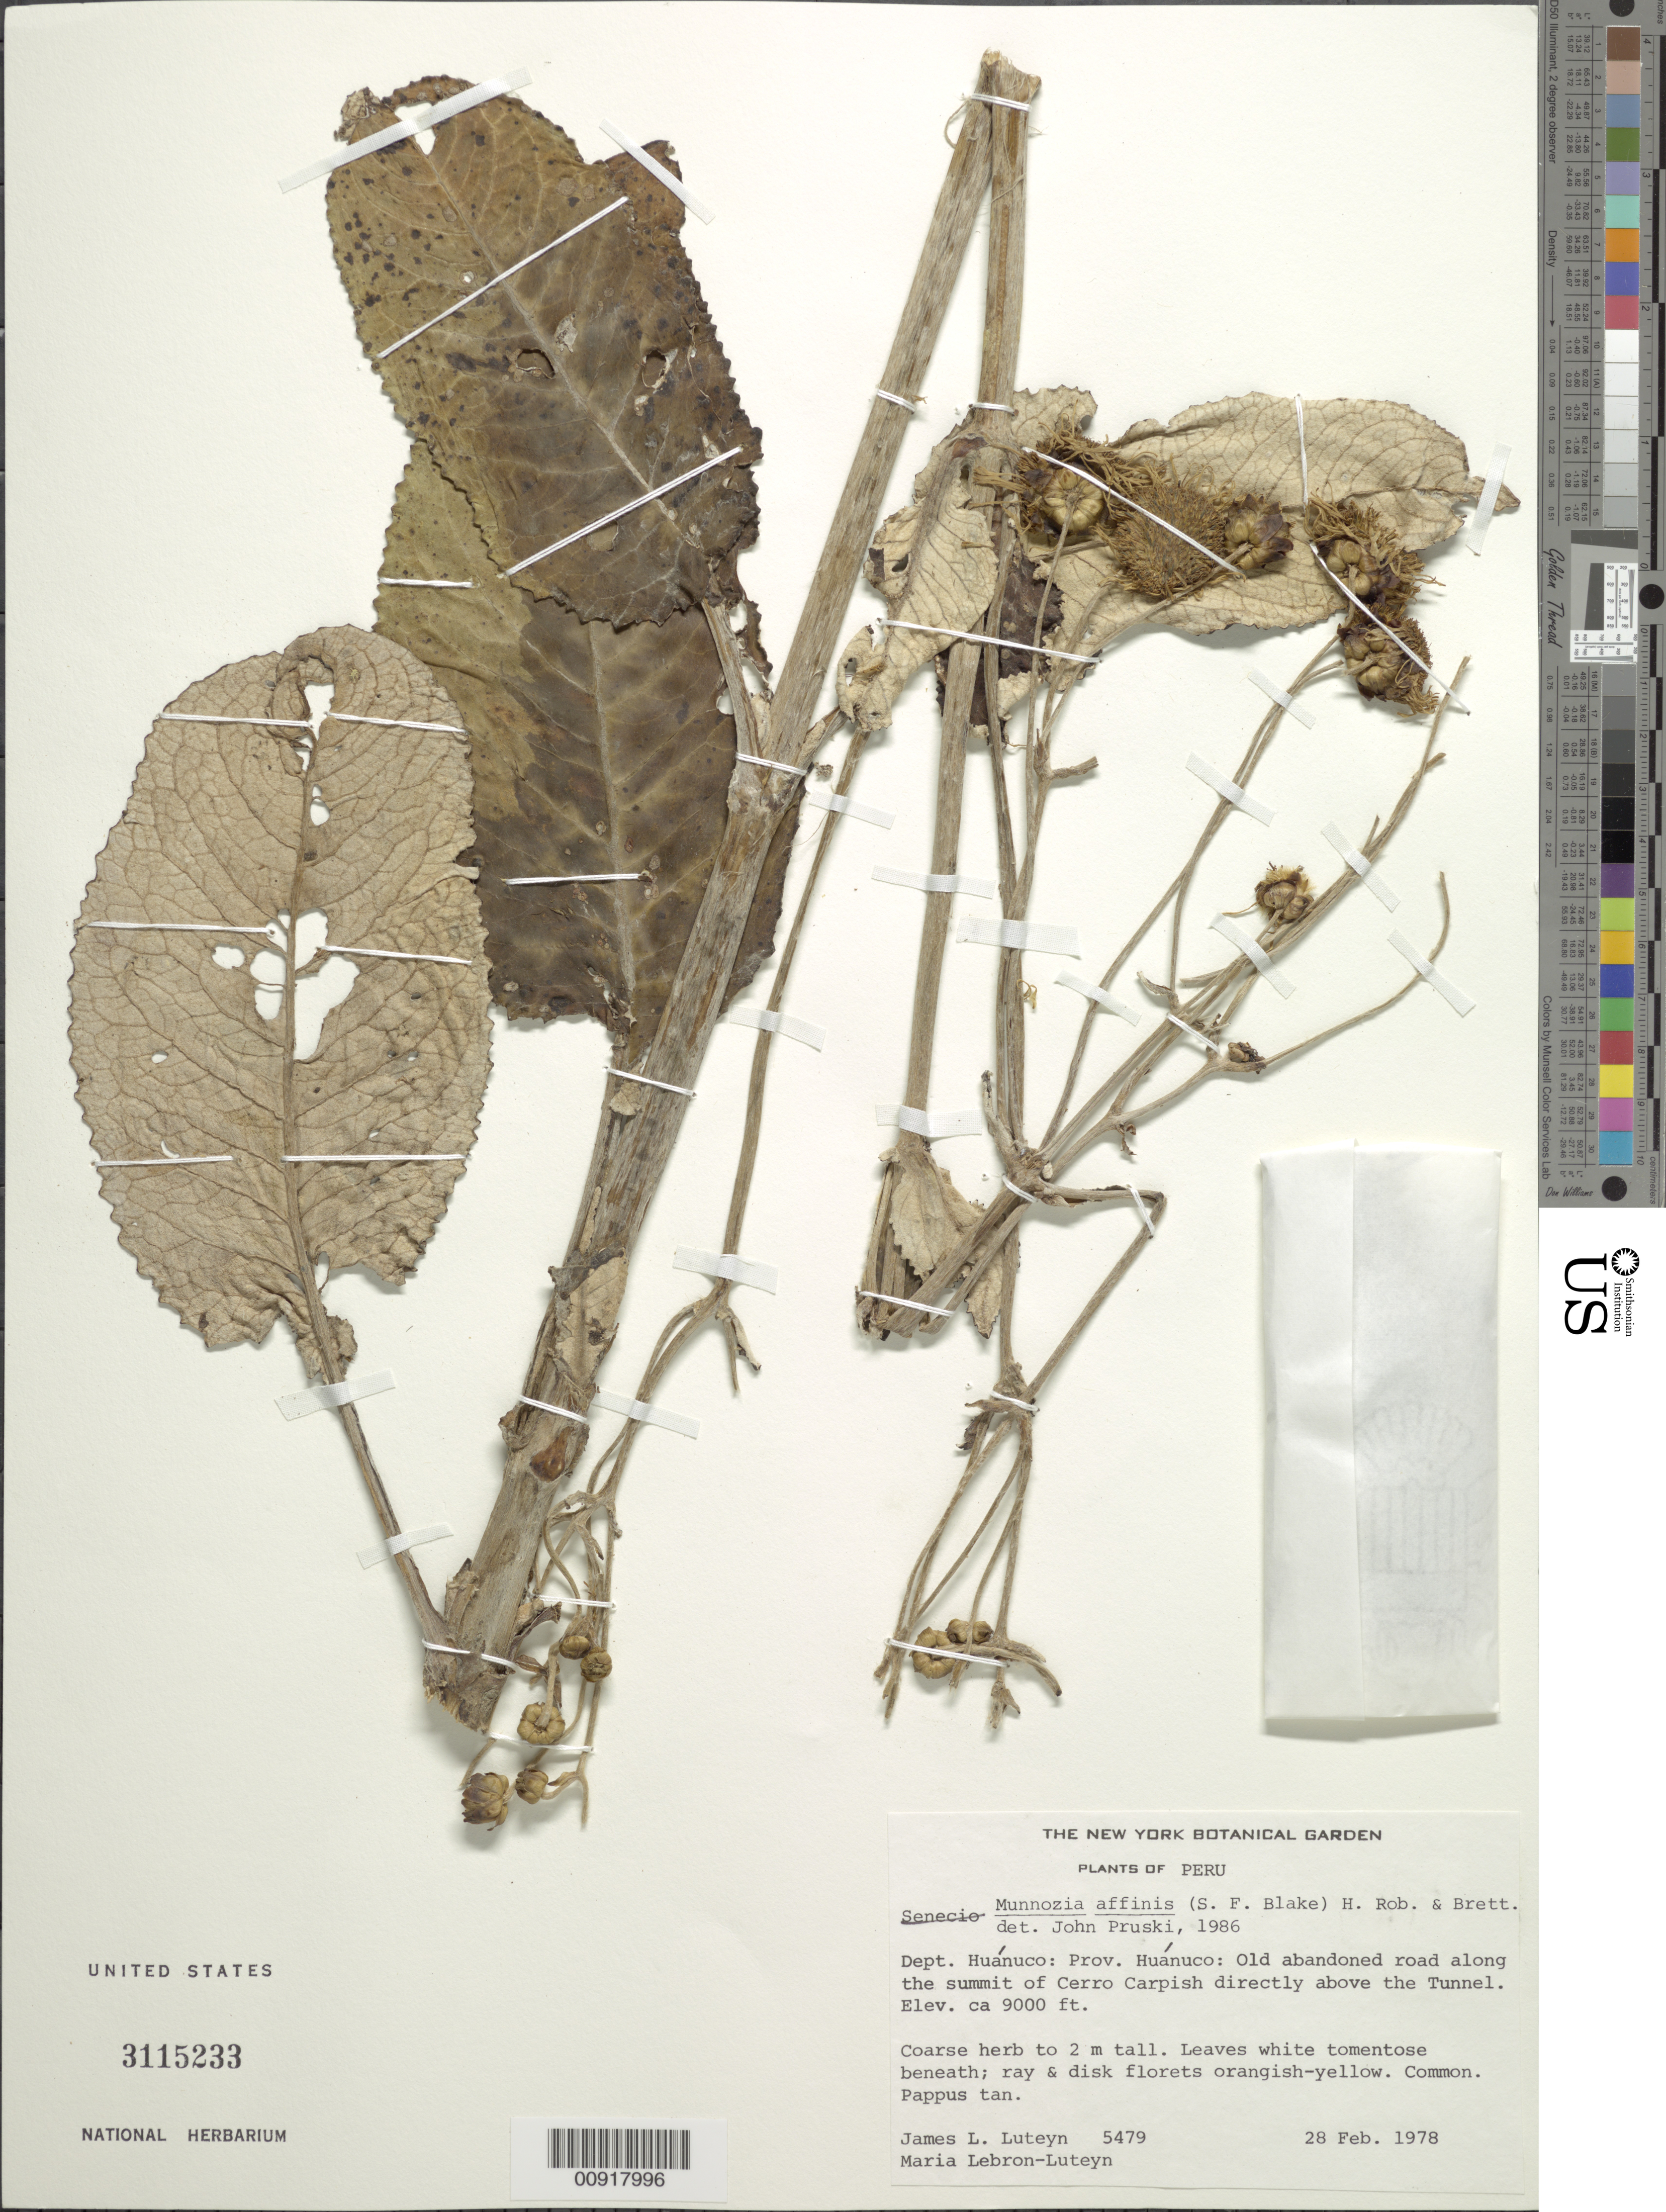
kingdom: Plantae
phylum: Tracheophyta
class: Magnoliopsida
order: Asterales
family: Asteraceae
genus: Munnozia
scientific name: Munnozia affinis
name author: (S.F. Blake) H. Rob. & Brettell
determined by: Pruski, J. F.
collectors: J. L. Luteyn & M. L. Lebrón-Luteyn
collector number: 5479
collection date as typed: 28 February 1978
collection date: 1978-02-28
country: Peru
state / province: Huánuco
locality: Prov. Huanuco, summit of Cerro Carpish directly above the Tunnel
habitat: Old abandoned road along summit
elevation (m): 2743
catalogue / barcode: US 3115233